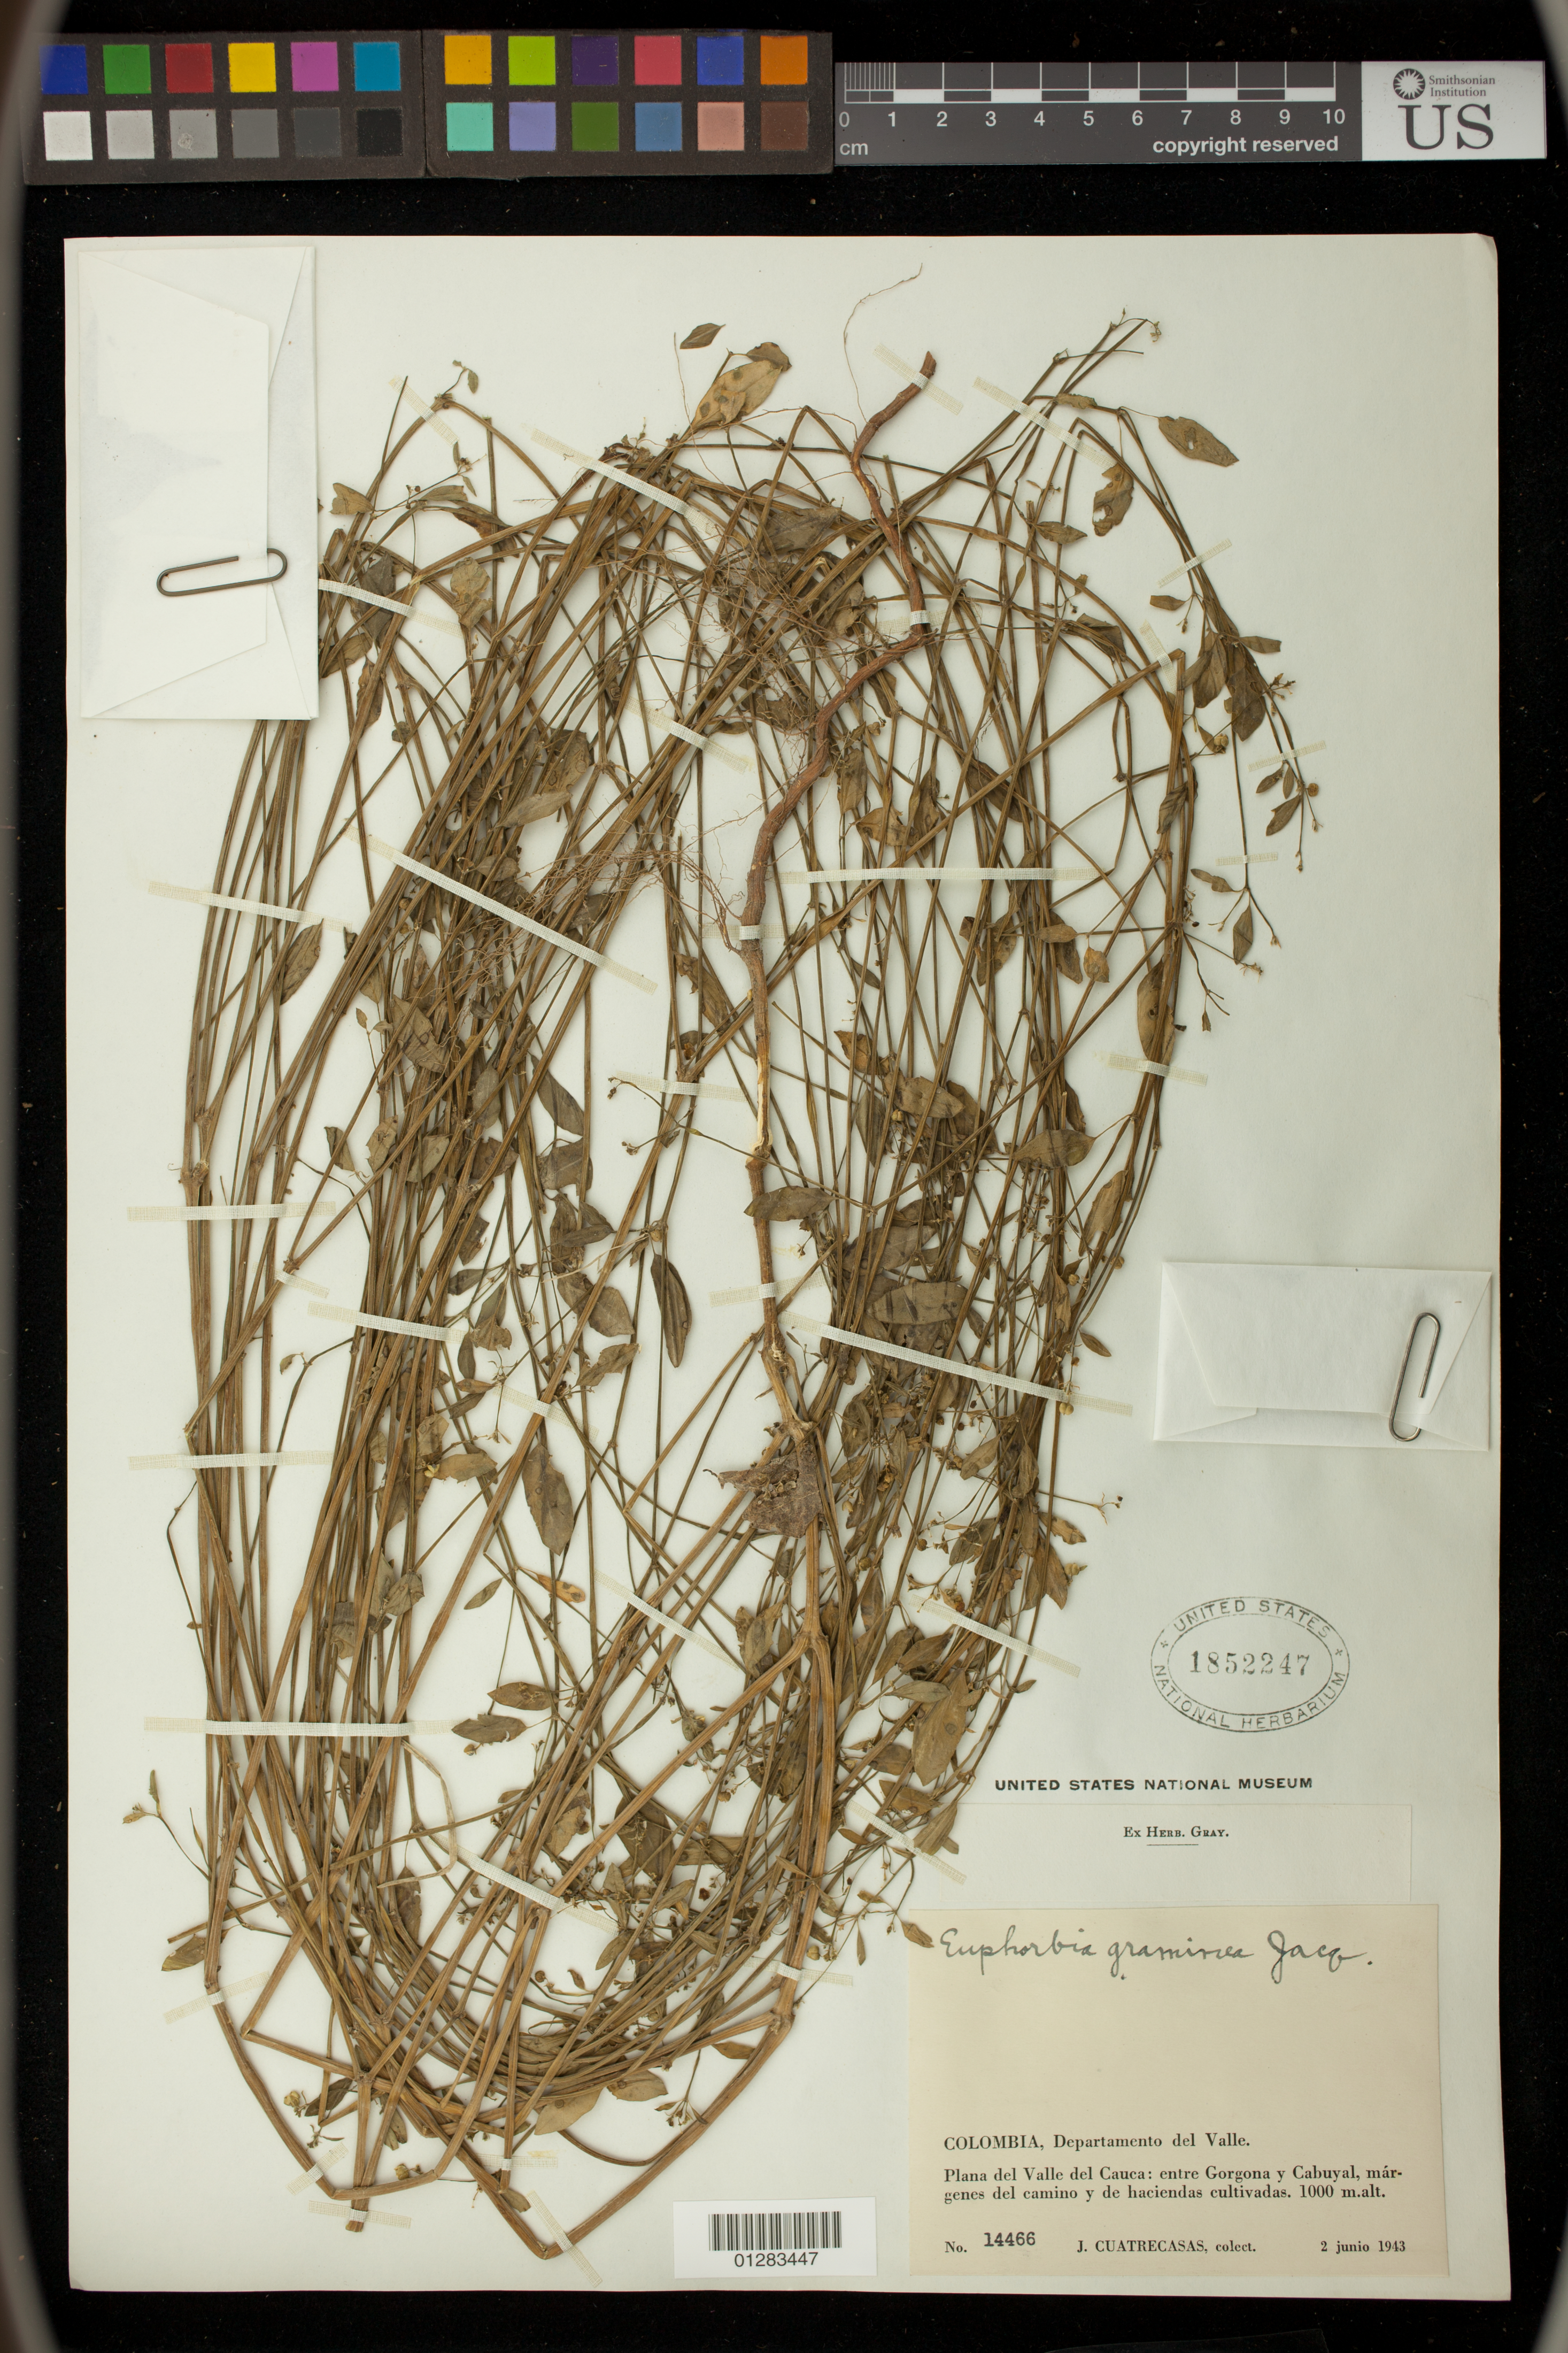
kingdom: Plantae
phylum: Tracheophyta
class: Magnoliopsida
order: Malpighiales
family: Euphorbiaceae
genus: Euphorbia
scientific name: Euphorbia graminea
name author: Jacq.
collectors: J. Cuatrecasas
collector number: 14466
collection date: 1943-06-02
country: Colombia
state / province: Valle del Cauca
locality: Entre Gorgona y Cabuyal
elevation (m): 1000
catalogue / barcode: US 1852247